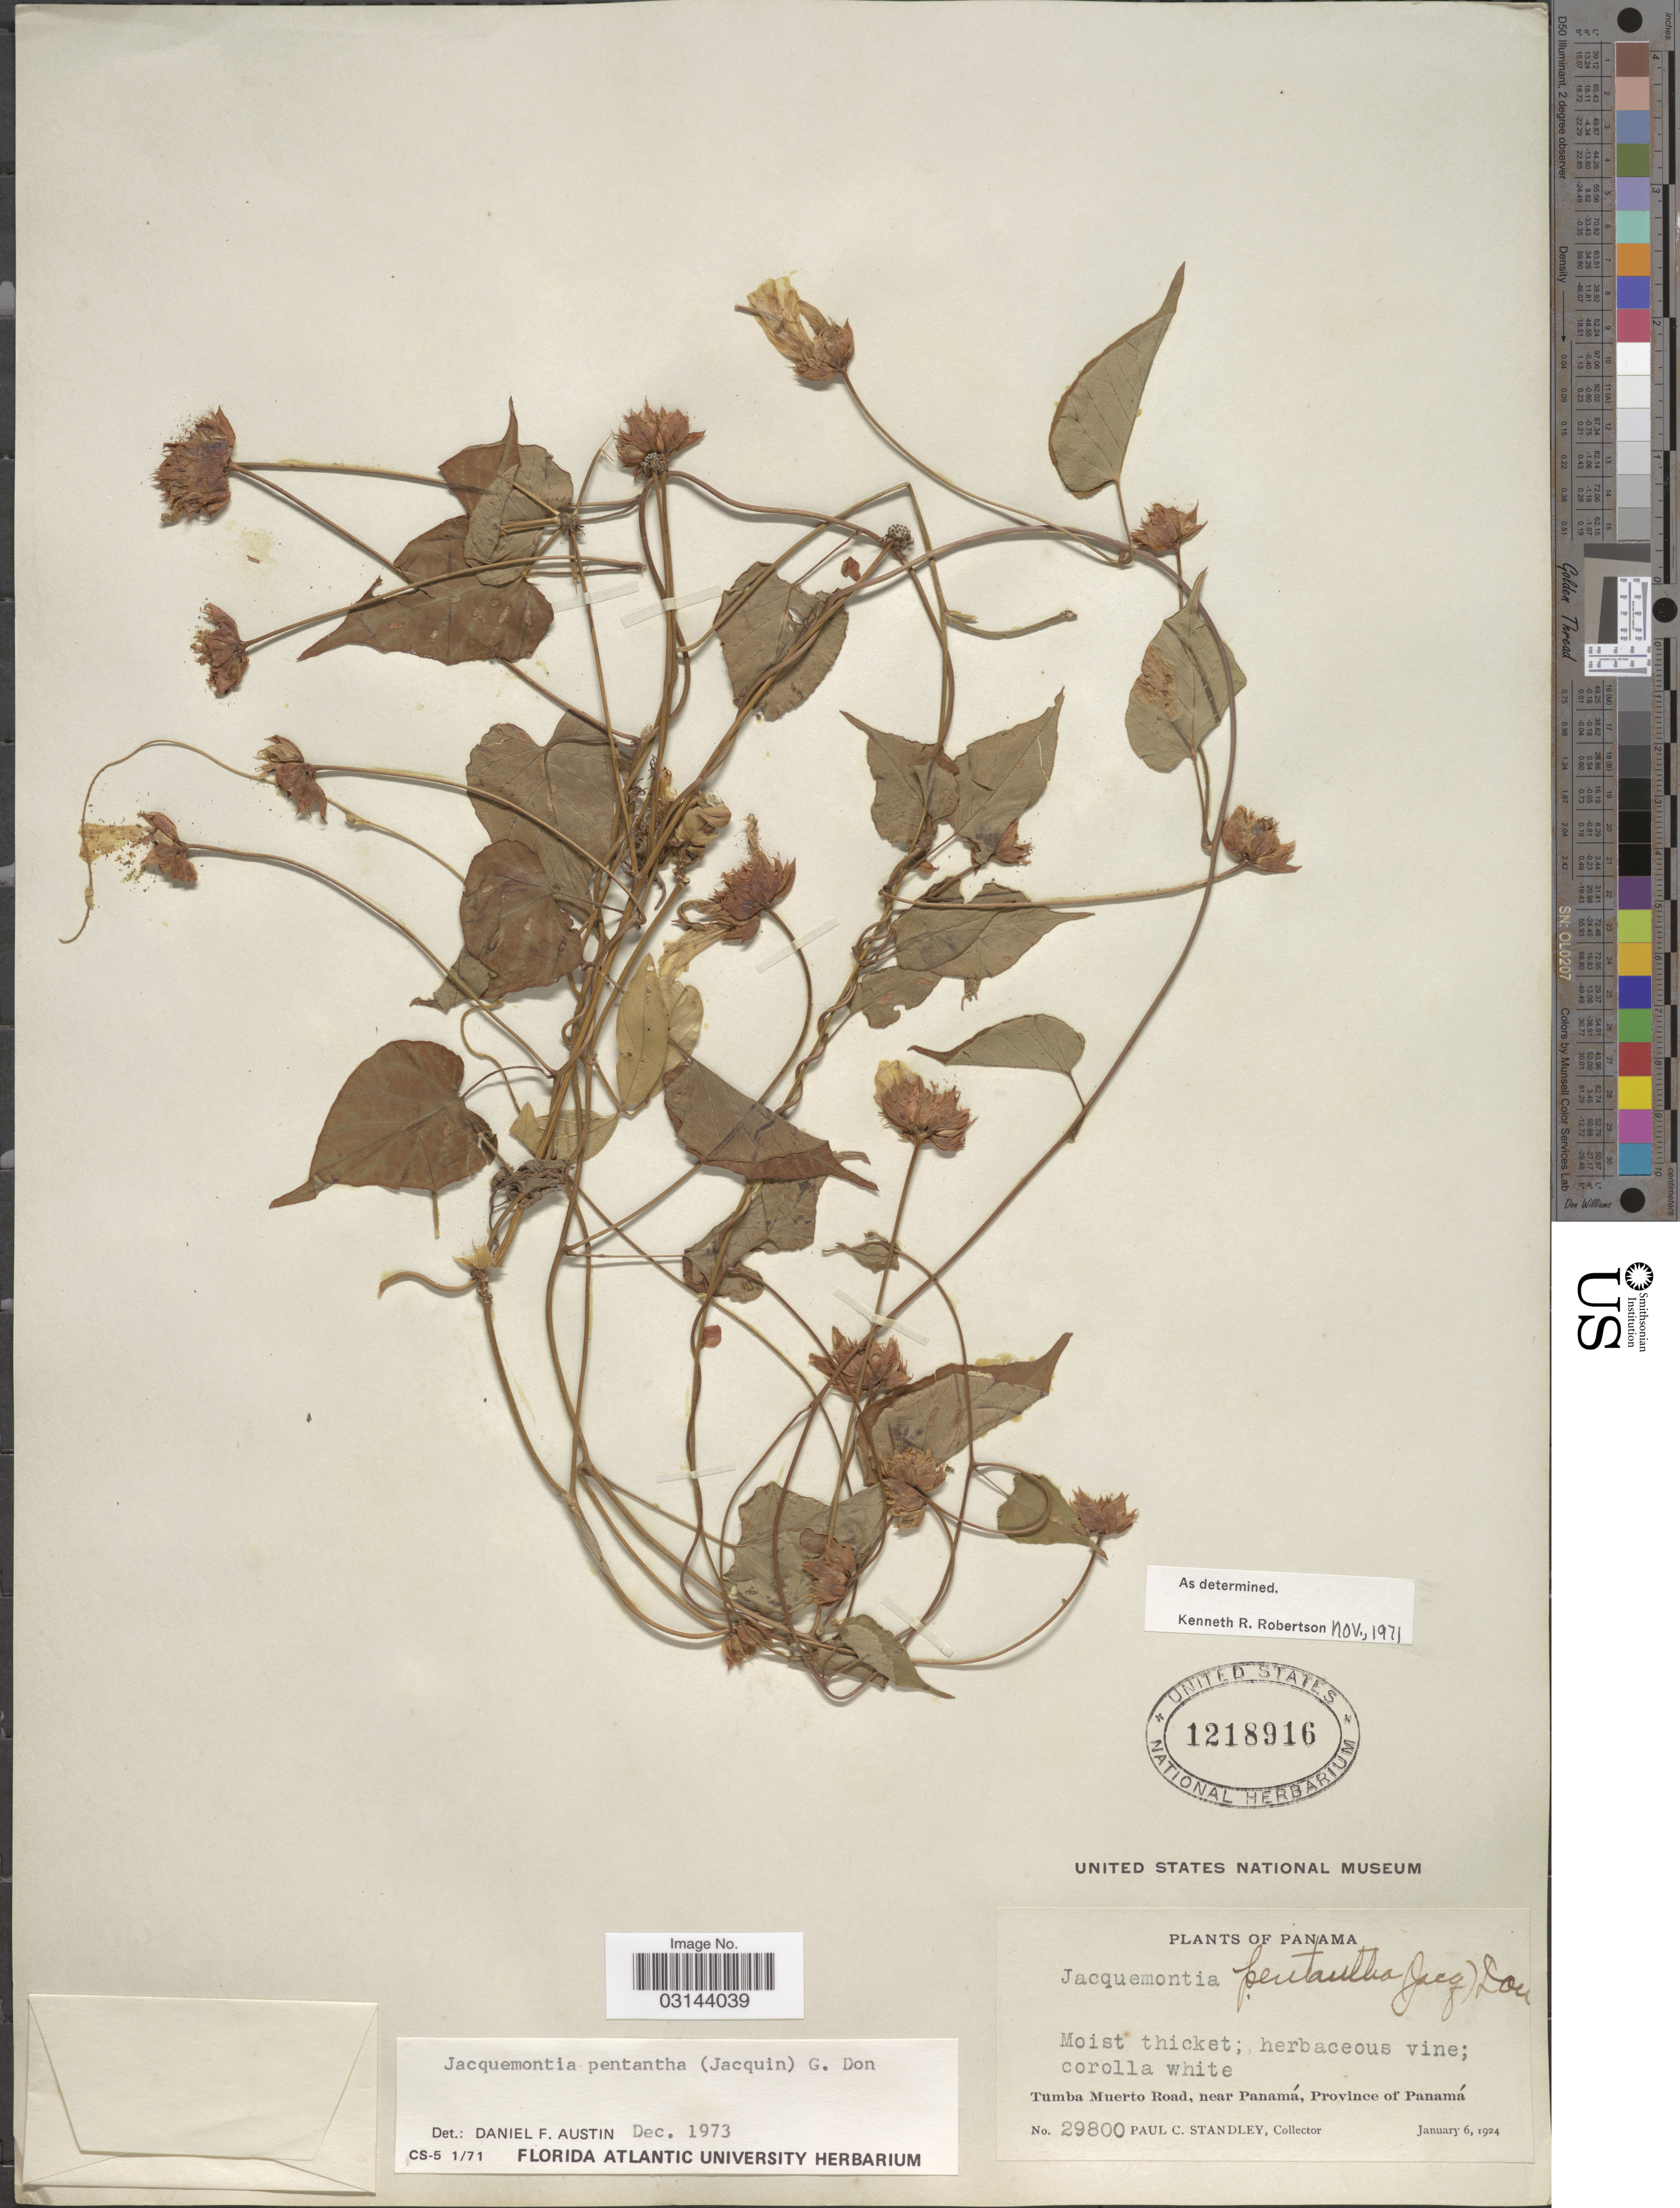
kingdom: Plantae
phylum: Tracheophyta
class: Magnoliopsida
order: Solanales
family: Convolvulaceae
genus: Jacquemontia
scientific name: Jacquemontia pentanthos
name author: (Jacq.) G. Don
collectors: P. C. Standley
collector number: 29800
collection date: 1924-01-06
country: Panama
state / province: Panamá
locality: Tumba Muerto Road, near Panamá, Province of Panamá.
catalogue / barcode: US 1218916